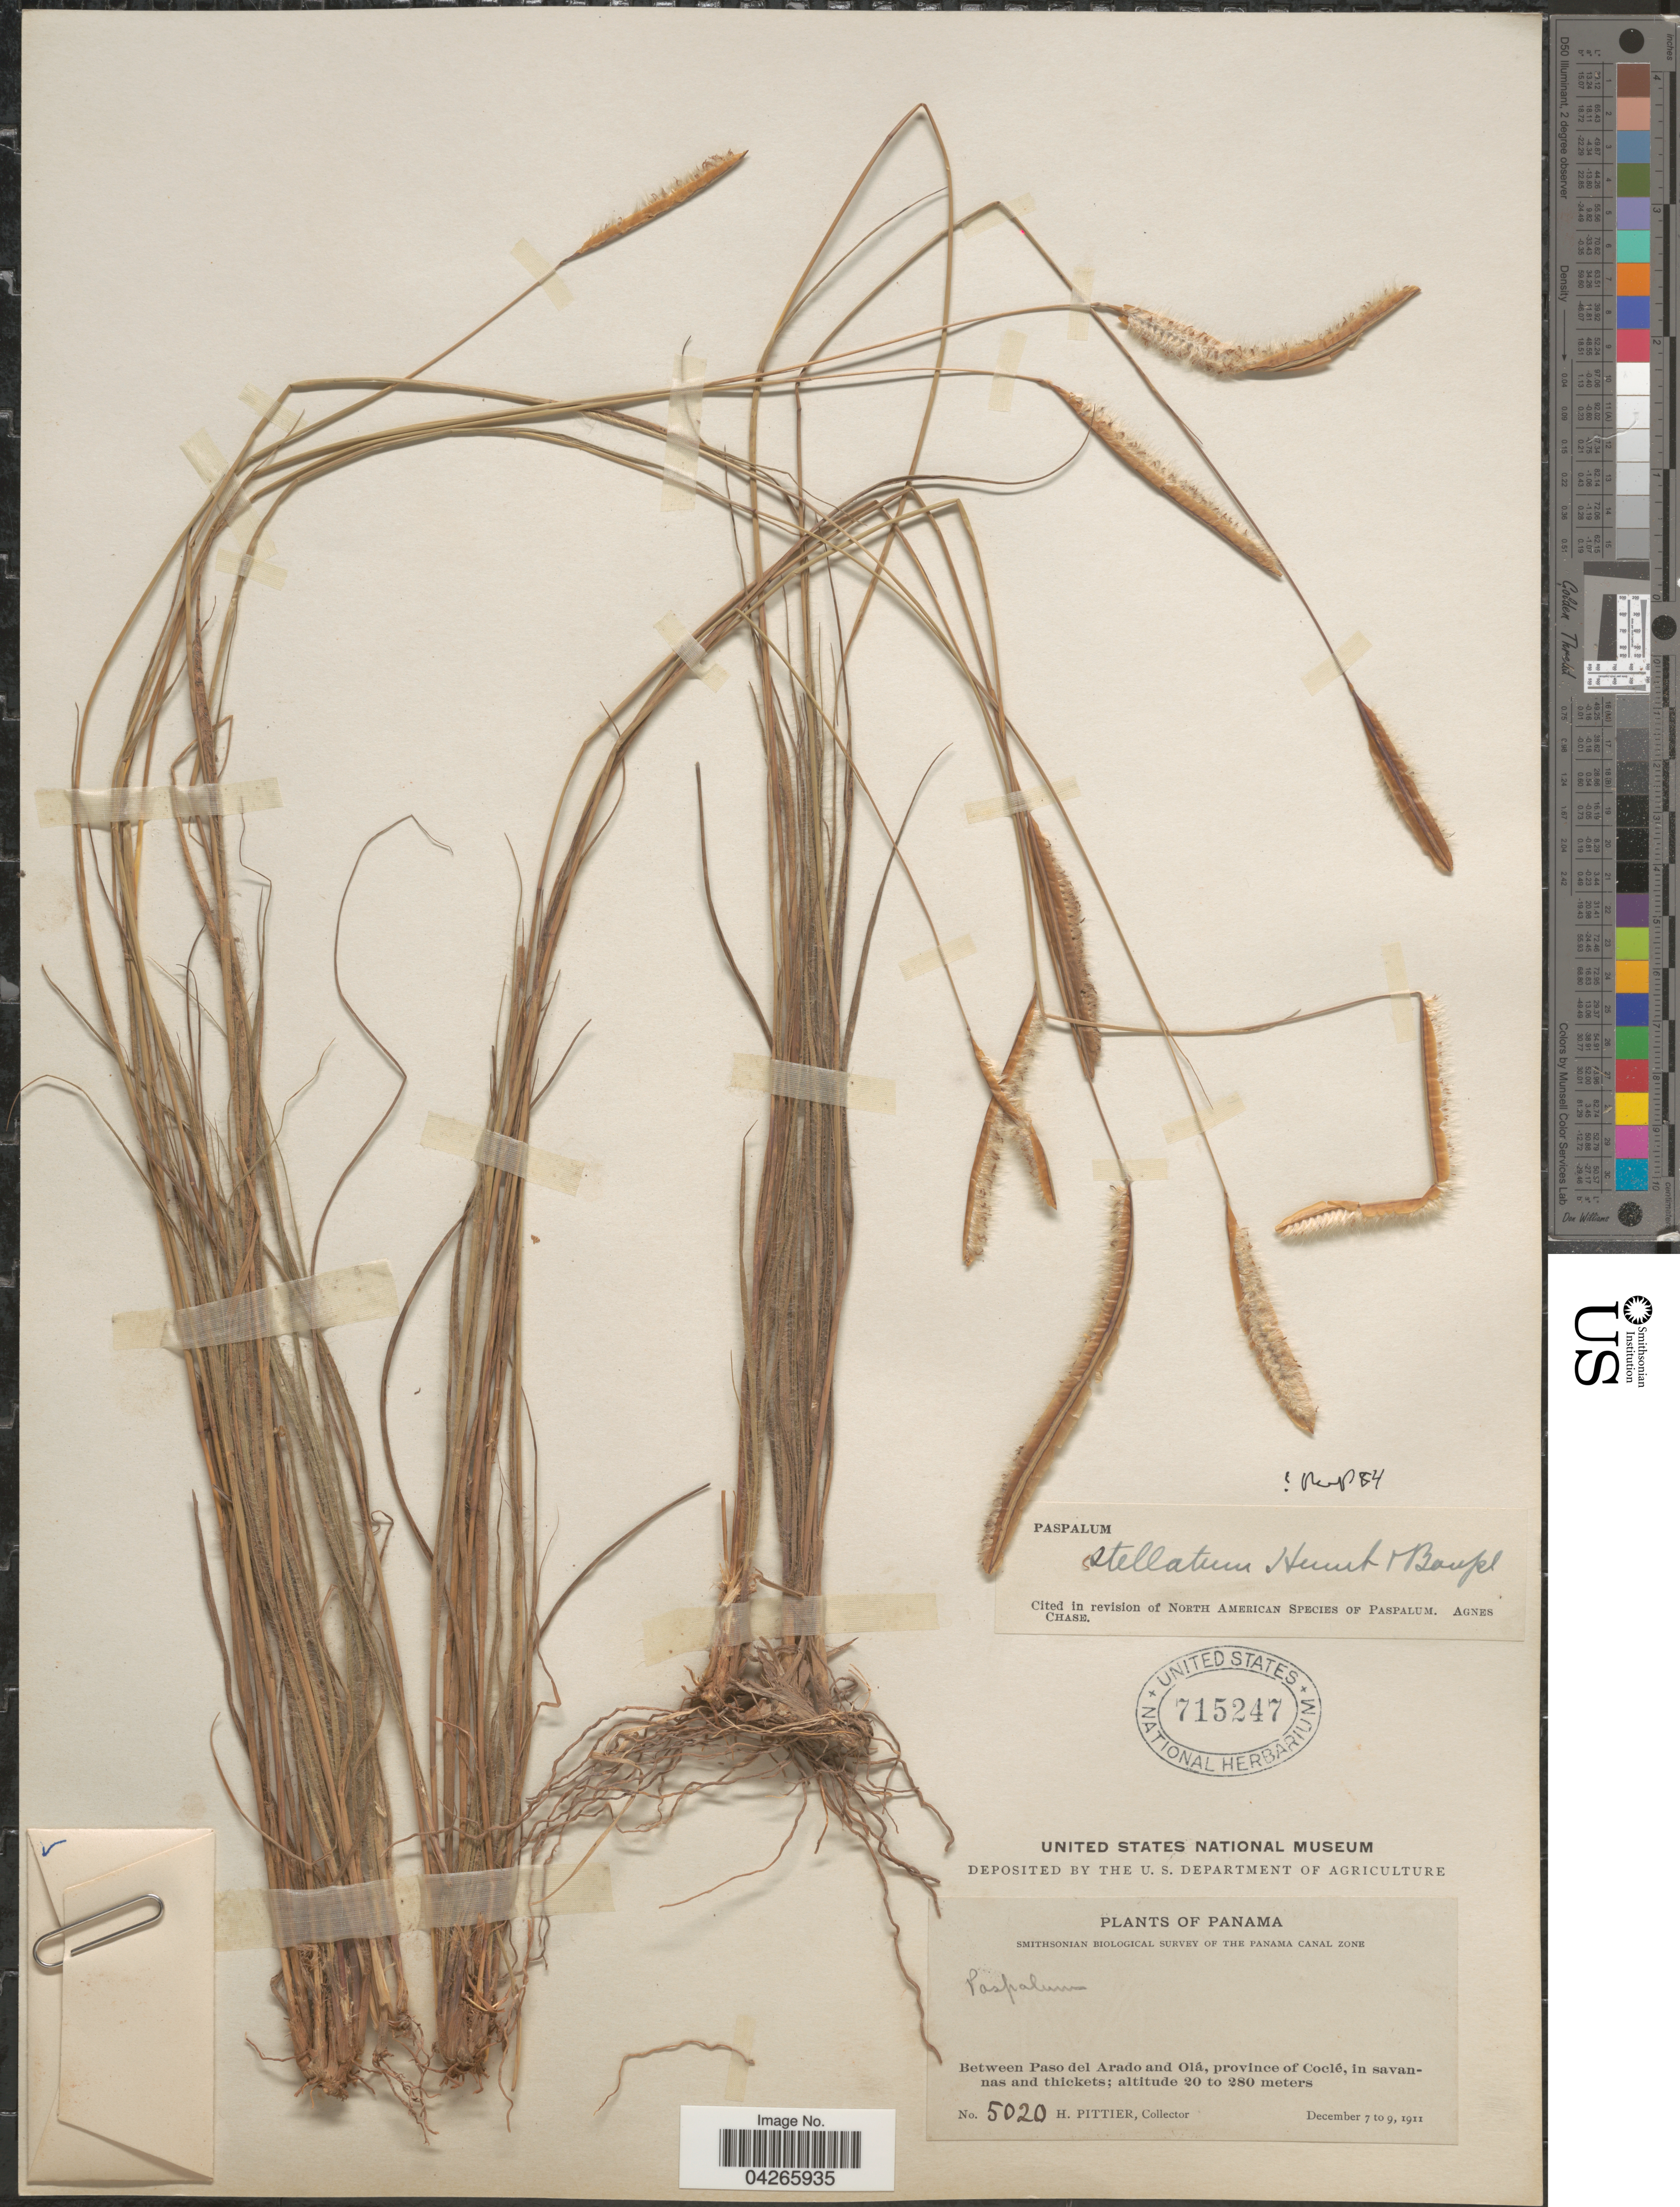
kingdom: Plantae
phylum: Tracheophyta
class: Liliopsida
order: Poales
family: Poaceae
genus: Paspalum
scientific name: Paspalum stellatum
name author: Humb. & Bonpl. ex Flüggé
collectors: H. F. Pittier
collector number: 5020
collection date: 1911-12-07/1911-12-09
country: Panama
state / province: Cocle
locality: Smithsonian Biological Survey of the Panama Canal Zone. Between Paso del Arado and Olá.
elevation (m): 20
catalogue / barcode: US 715247